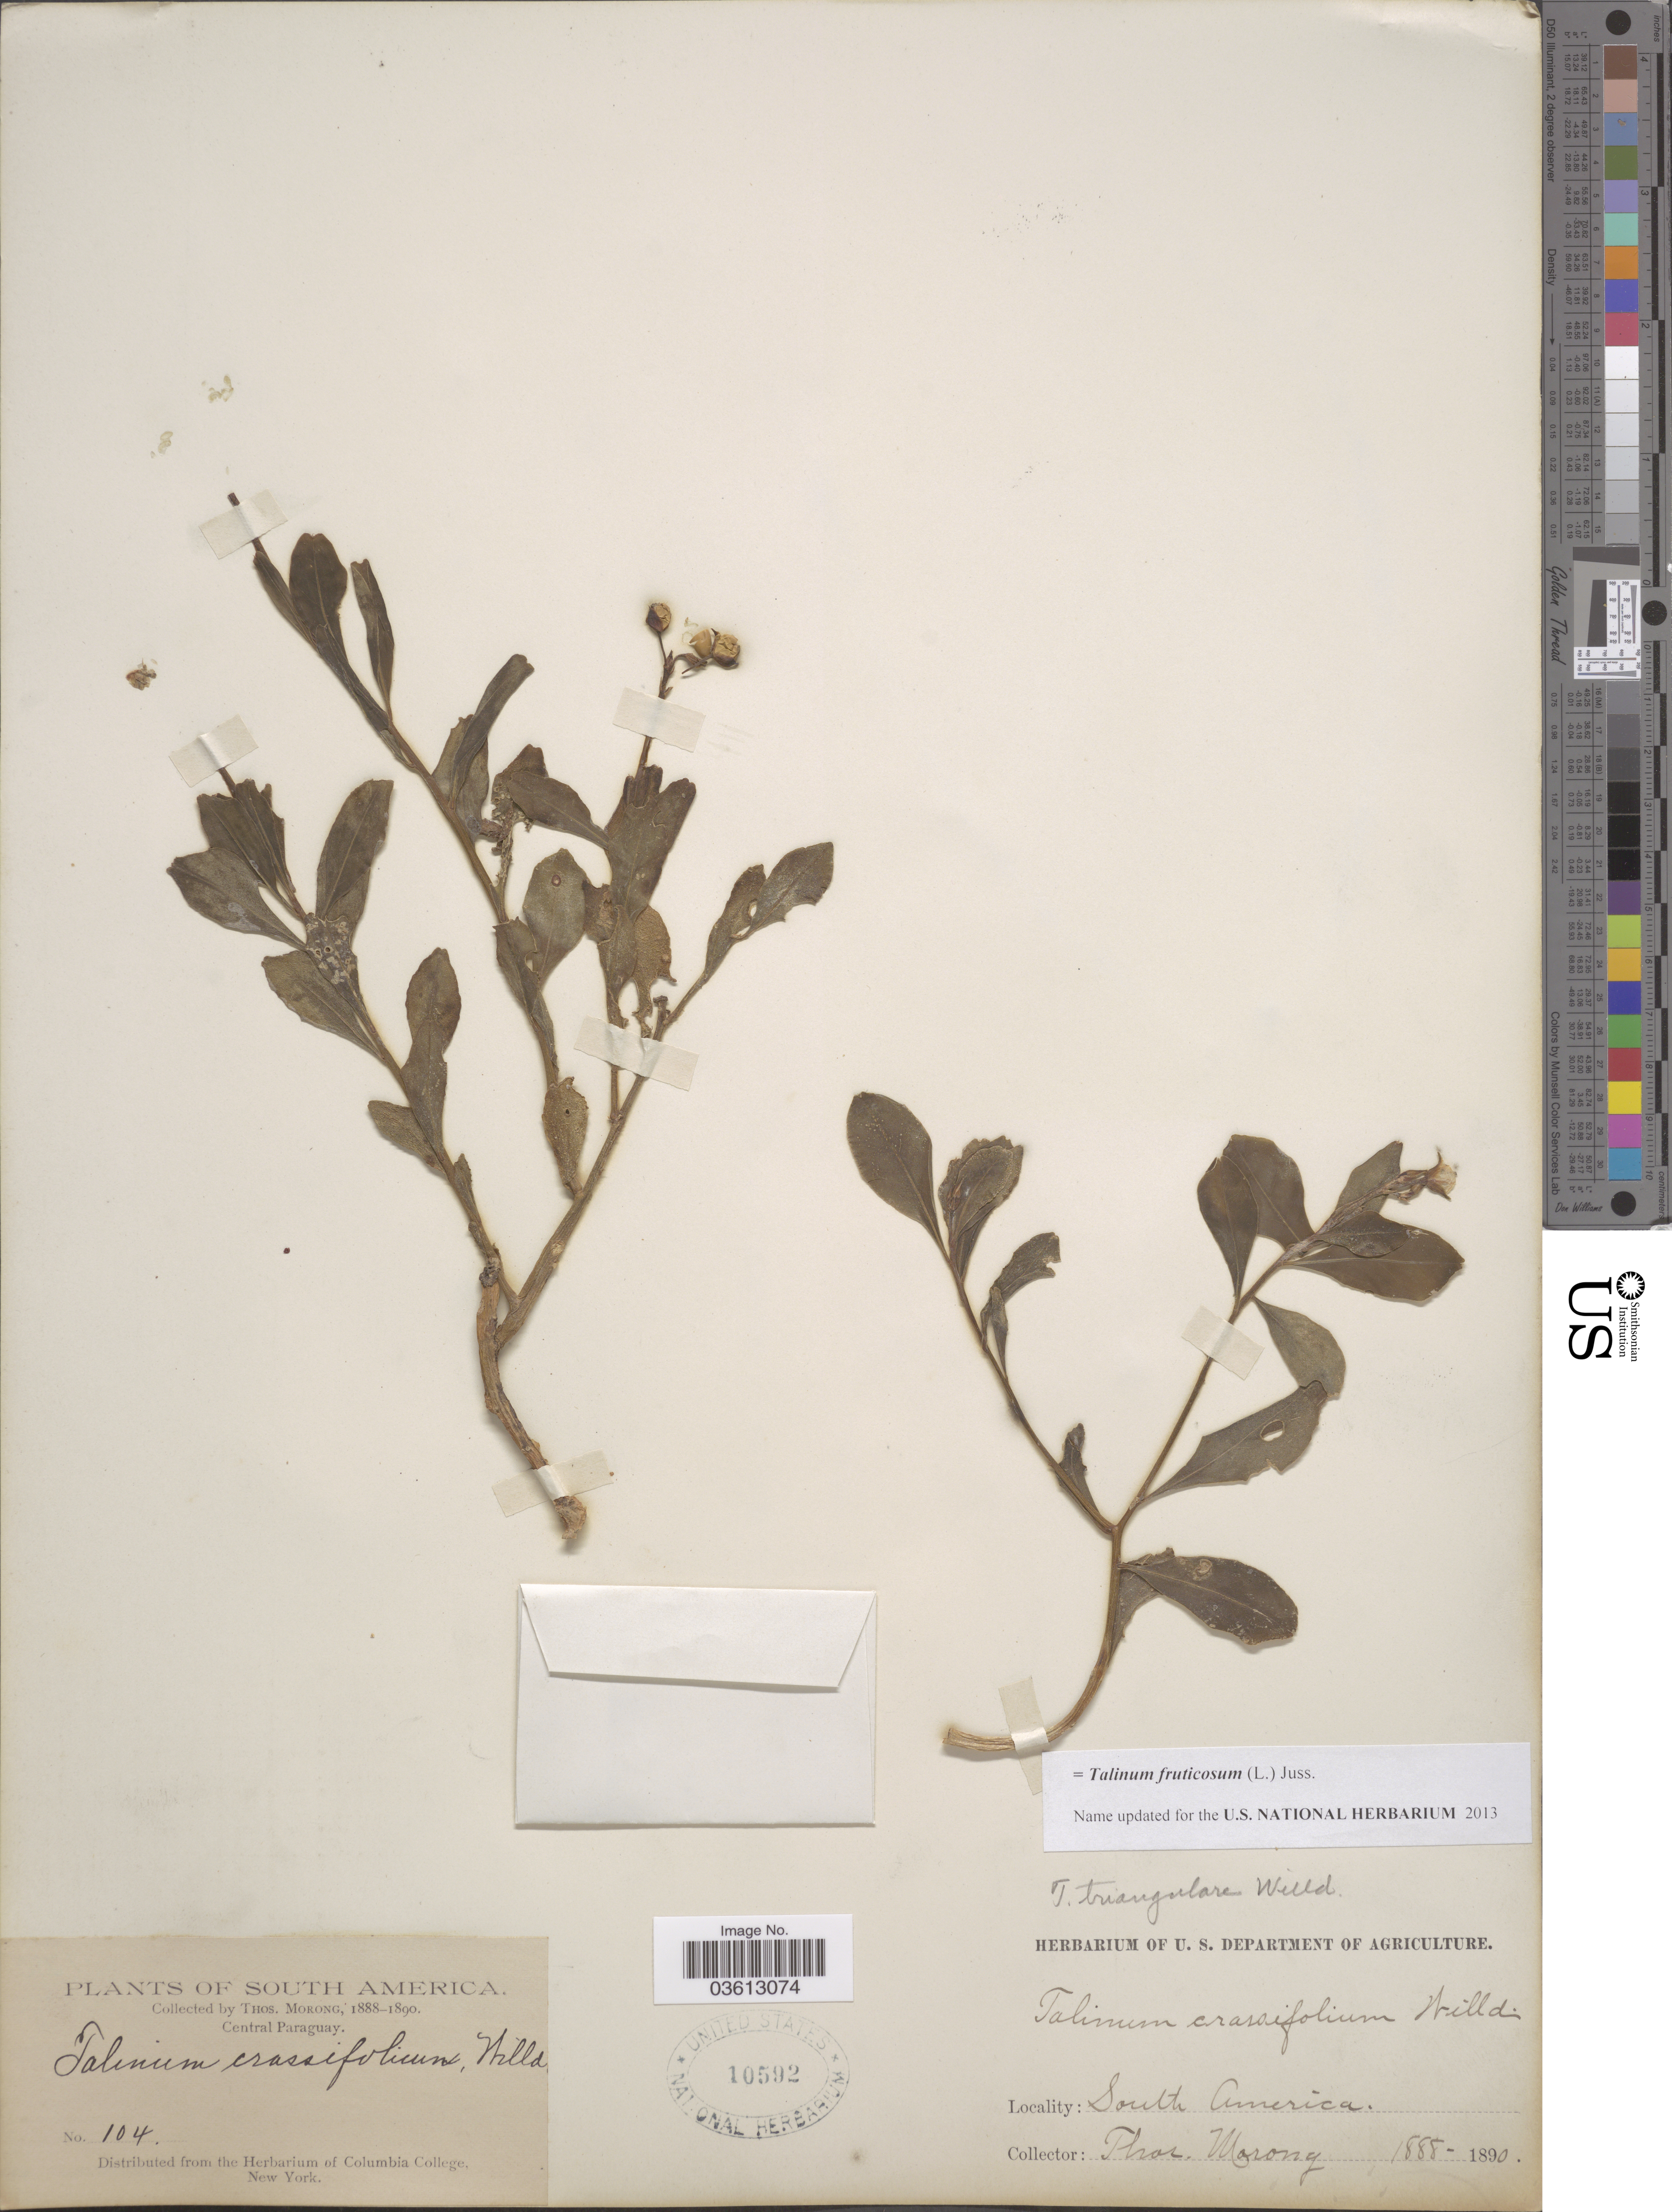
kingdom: Plantae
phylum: Tracheophyta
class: Magnoliopsida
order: Caryophyllales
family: Talinaceae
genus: Talinum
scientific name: Talinum fruticosum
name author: (L.) Juss.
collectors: ex herb. T. Morong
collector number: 104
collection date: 1888/1890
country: Paraguay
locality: Central Paraguay.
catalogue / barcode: US 10592